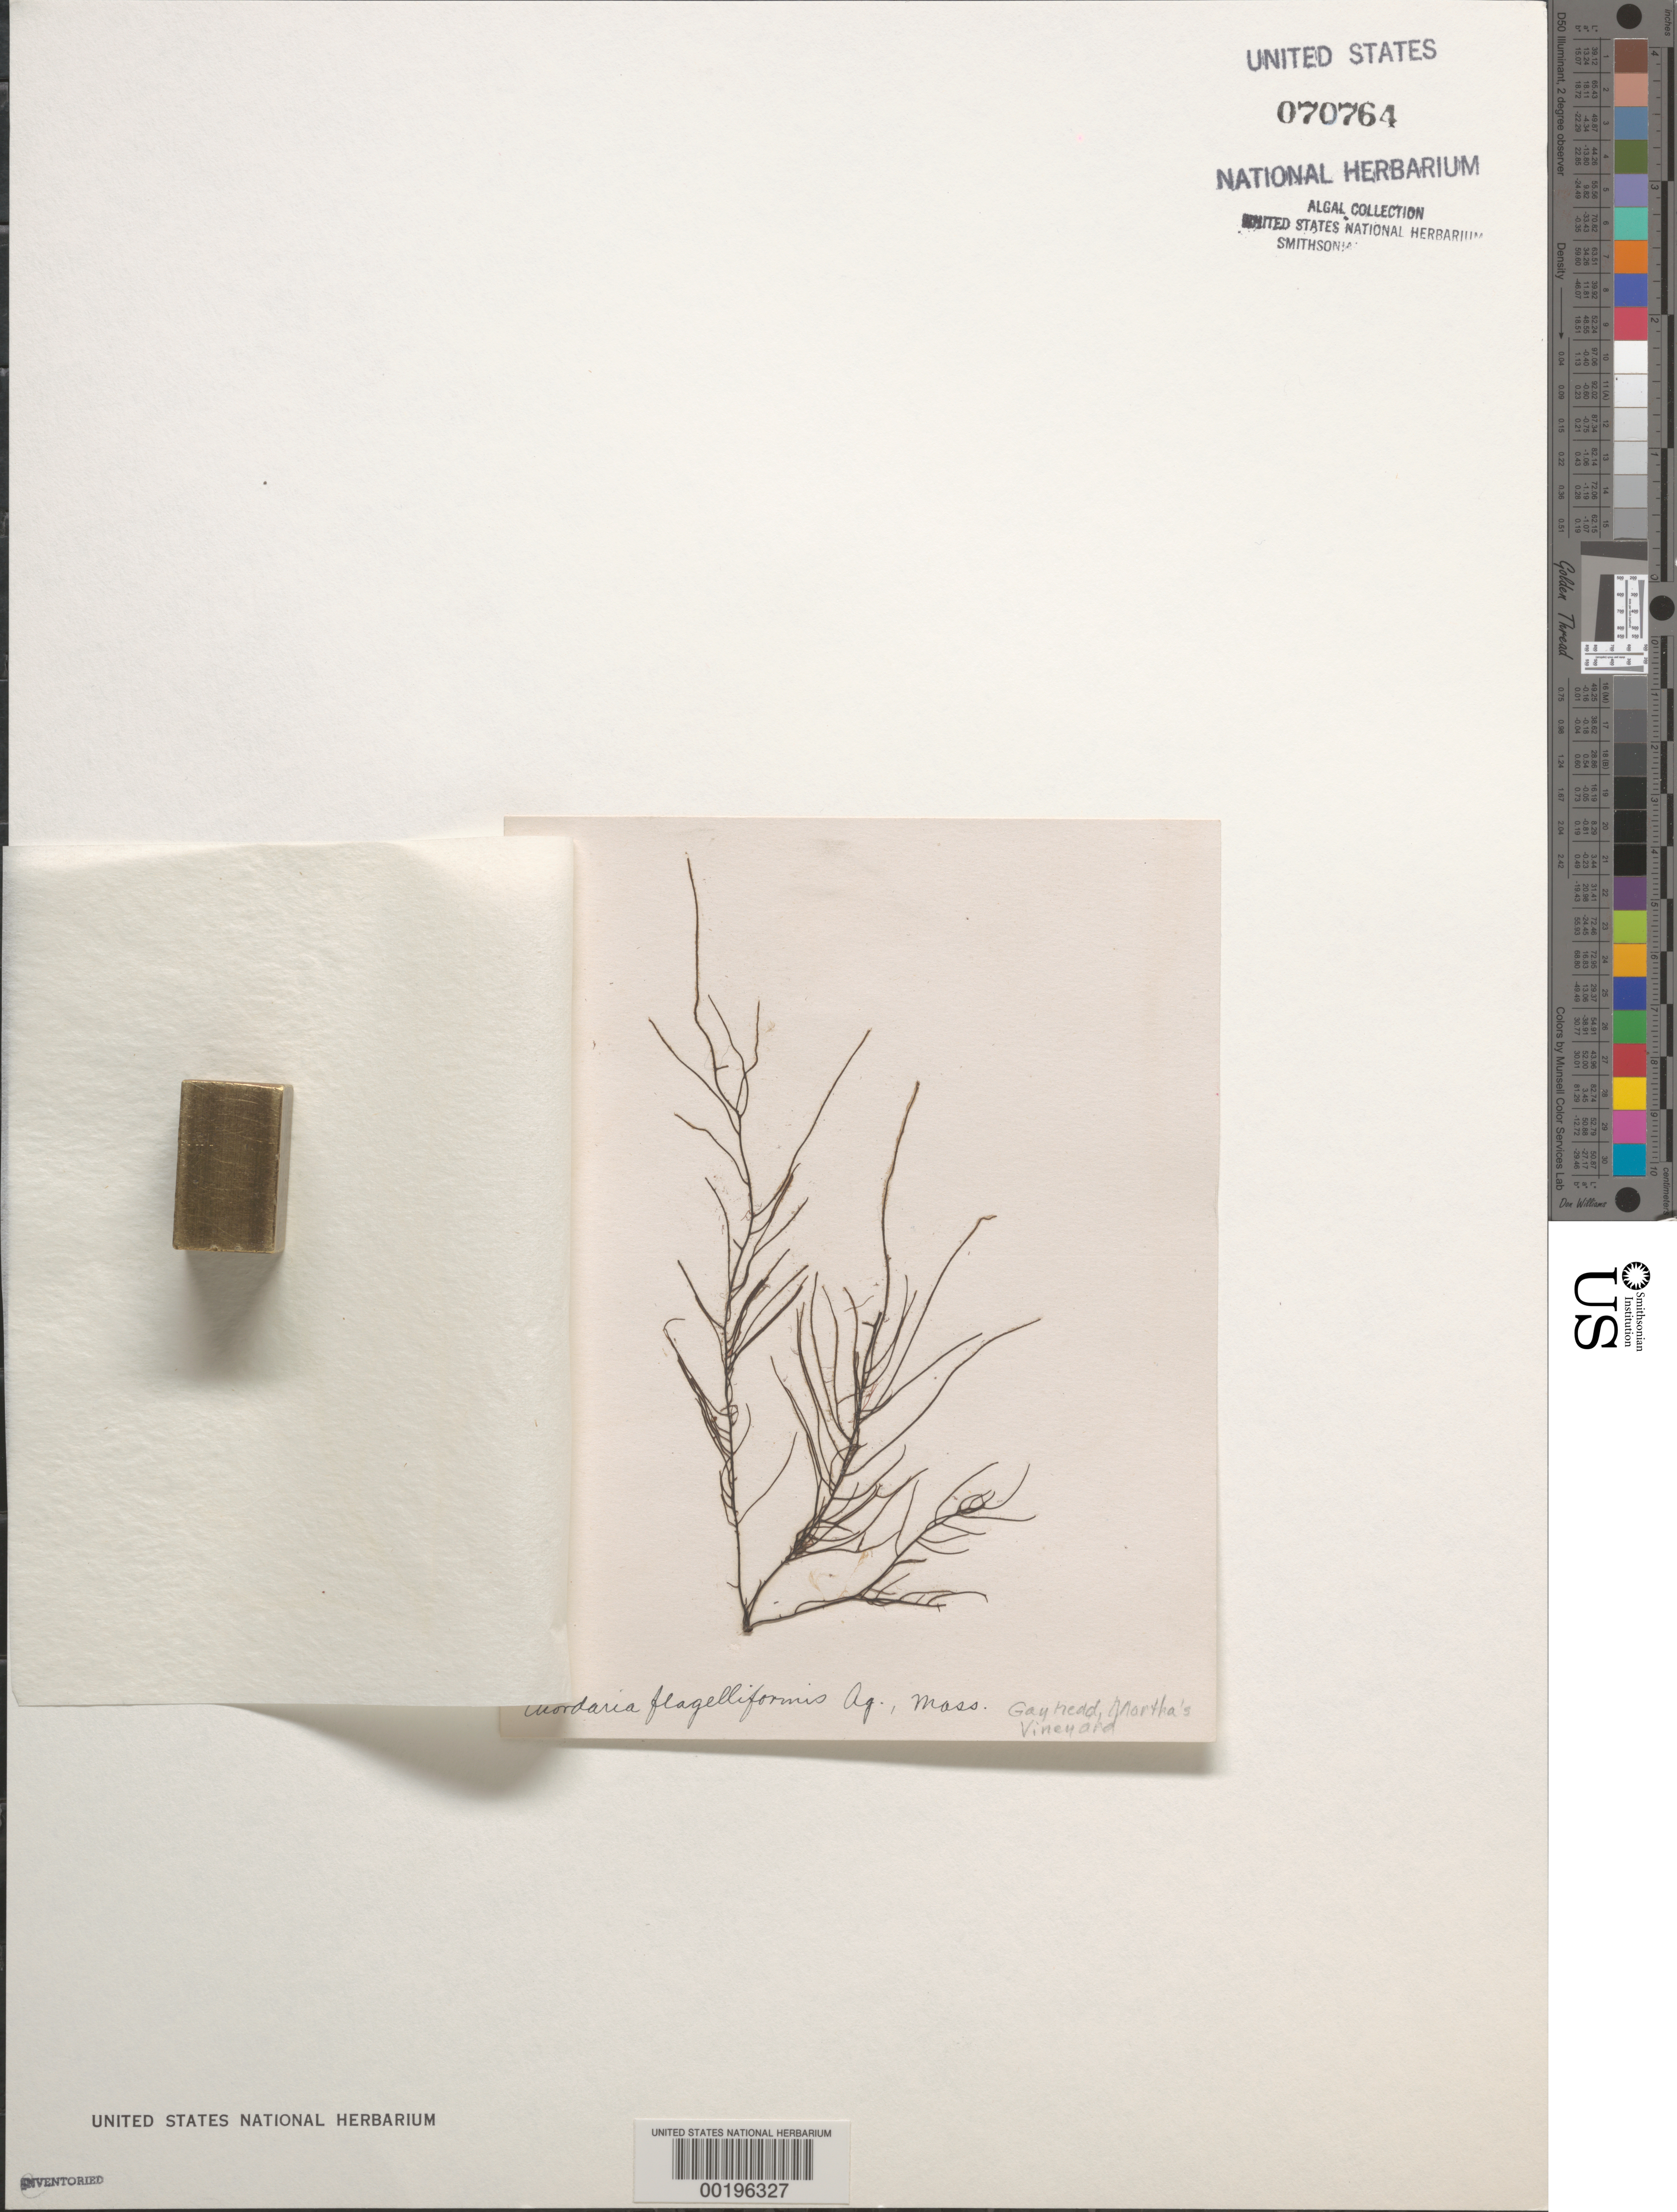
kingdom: Chromista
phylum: Ochrophyta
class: Phaeophyceae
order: Ectocarpales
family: Chordariaceae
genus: Chordaria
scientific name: Chordaria flagelliformis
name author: (Hudson) Grev.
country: United States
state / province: Massachusetts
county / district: Dukes County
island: Martha's Vineyard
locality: Gay Head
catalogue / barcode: US 70764